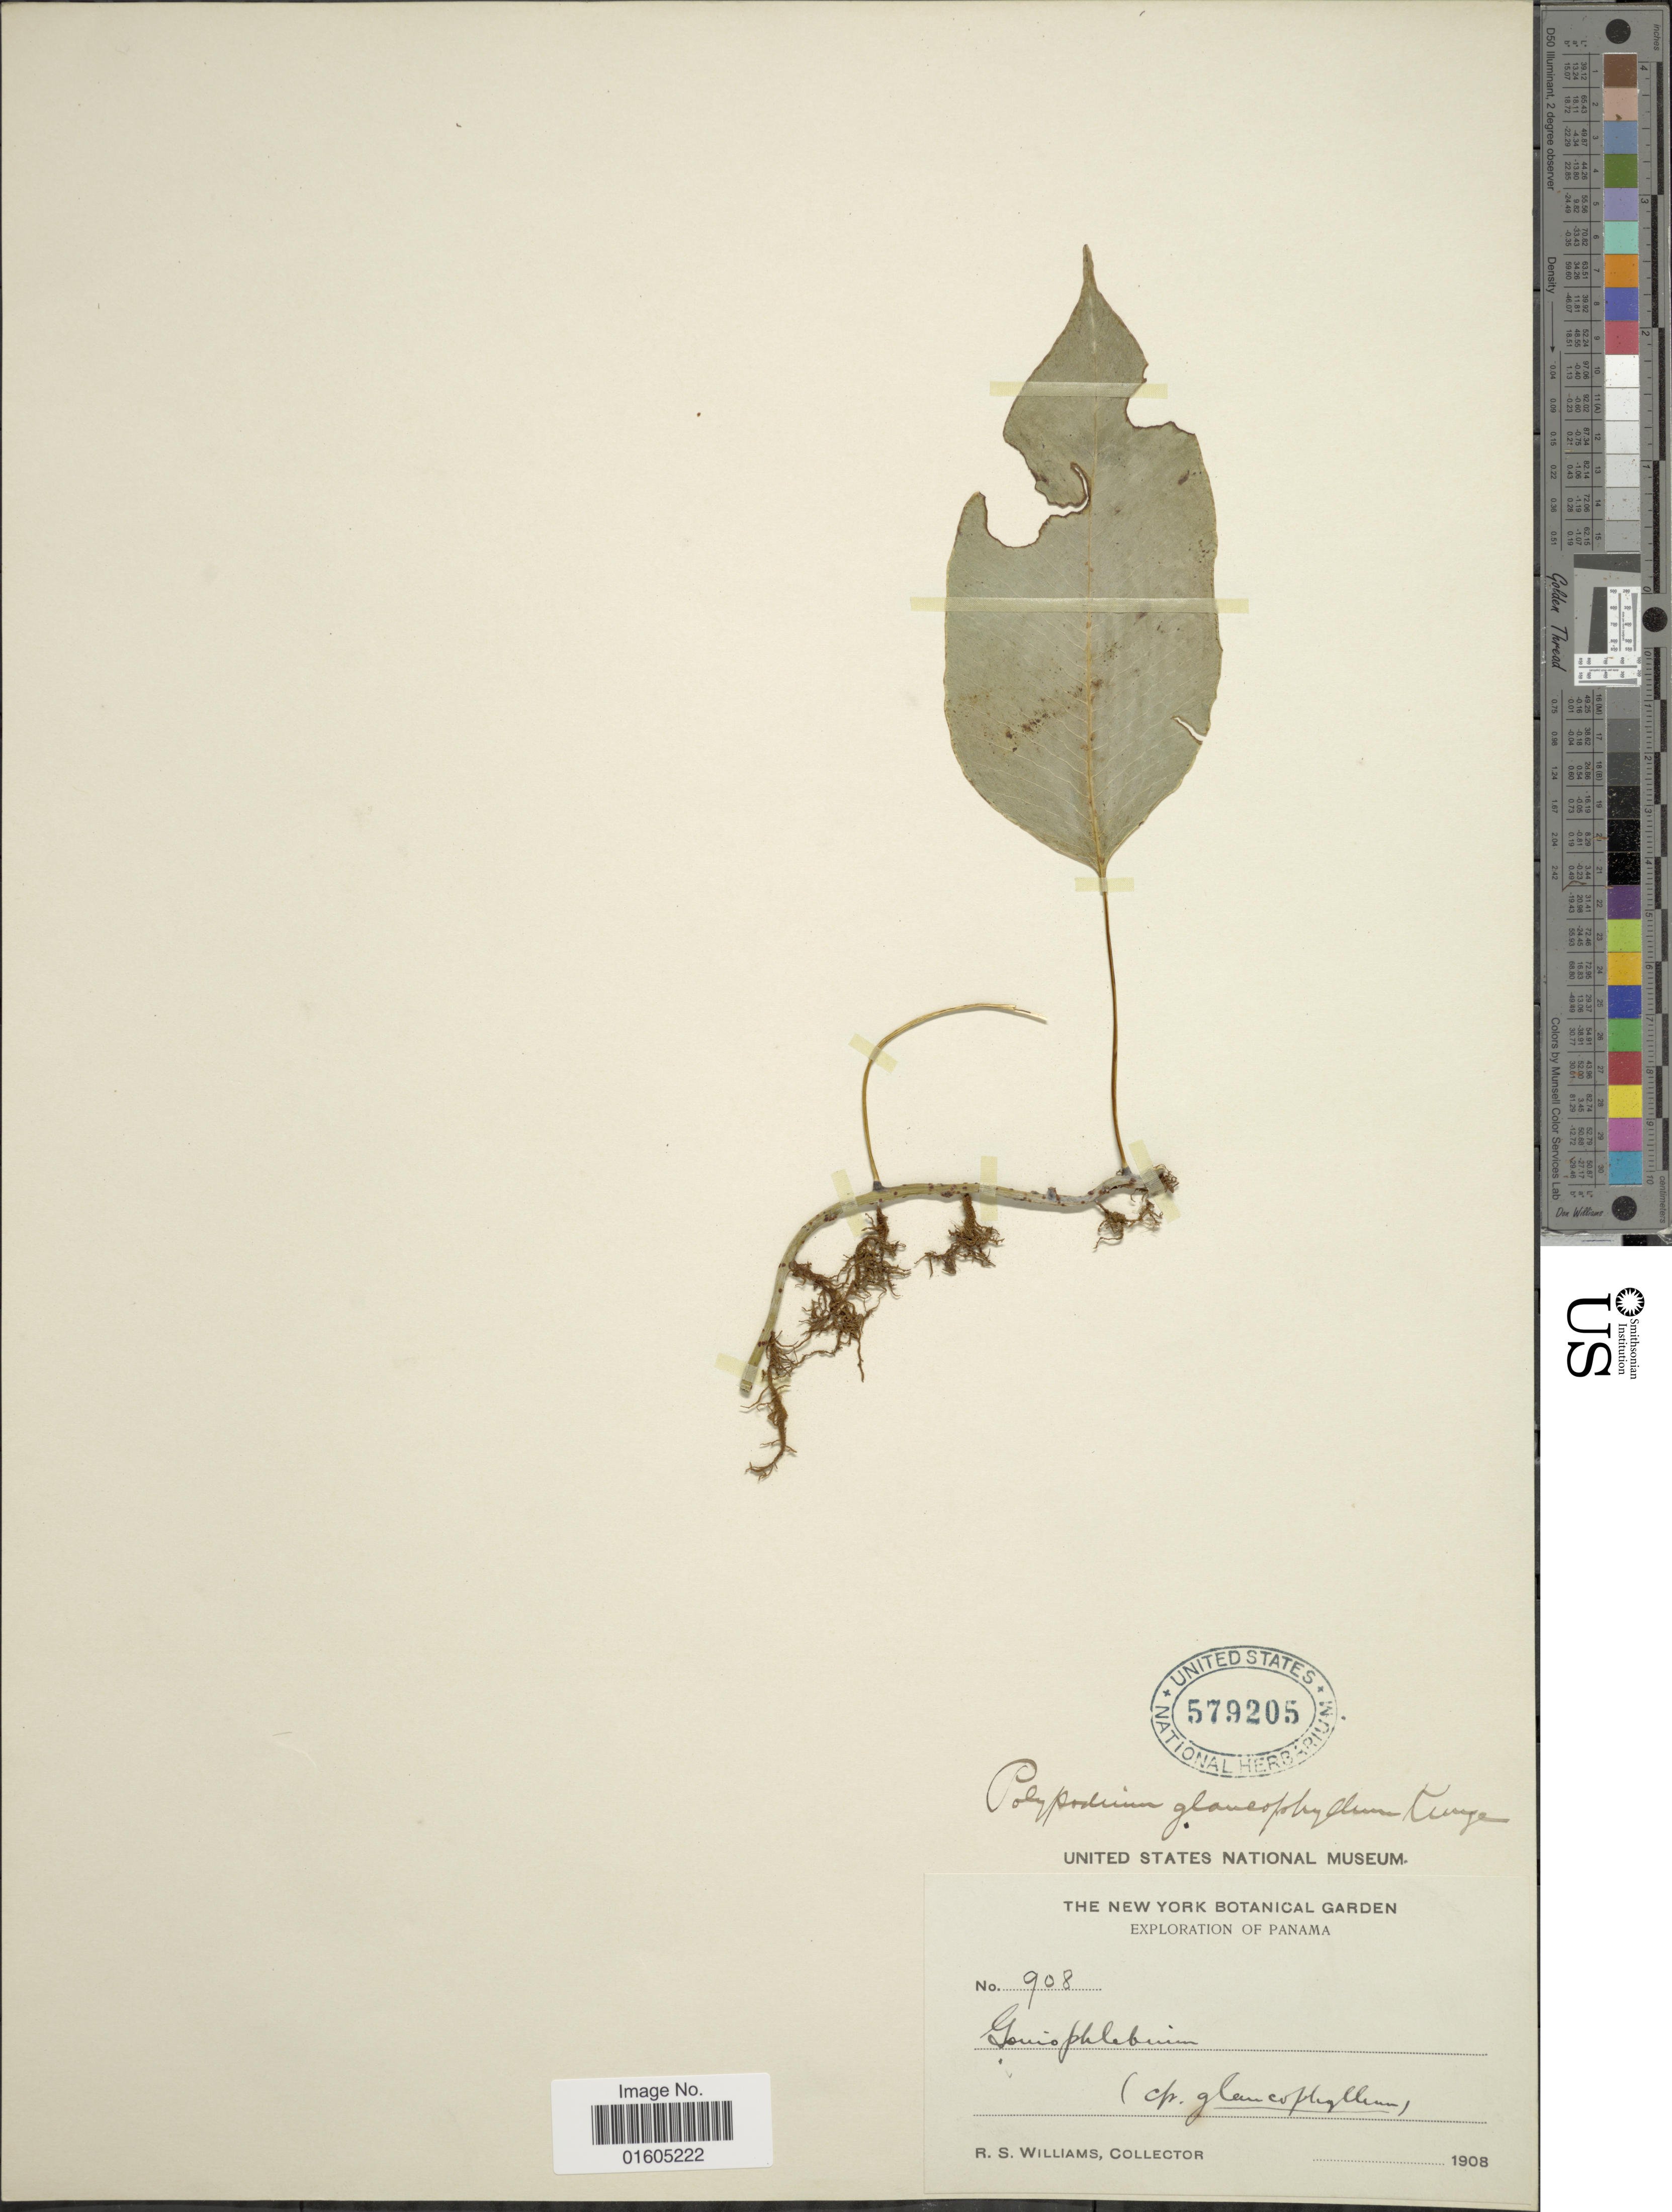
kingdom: Plantae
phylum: Tracheophyta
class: Polypodiopsida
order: Polypodiales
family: Polypodiaceae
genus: Serpocaulon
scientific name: Serpocaulon levigatum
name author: (Cav.) A.R. Sm.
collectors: R. S. Williams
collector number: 908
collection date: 1908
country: Panama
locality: Panama.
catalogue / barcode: US 579205